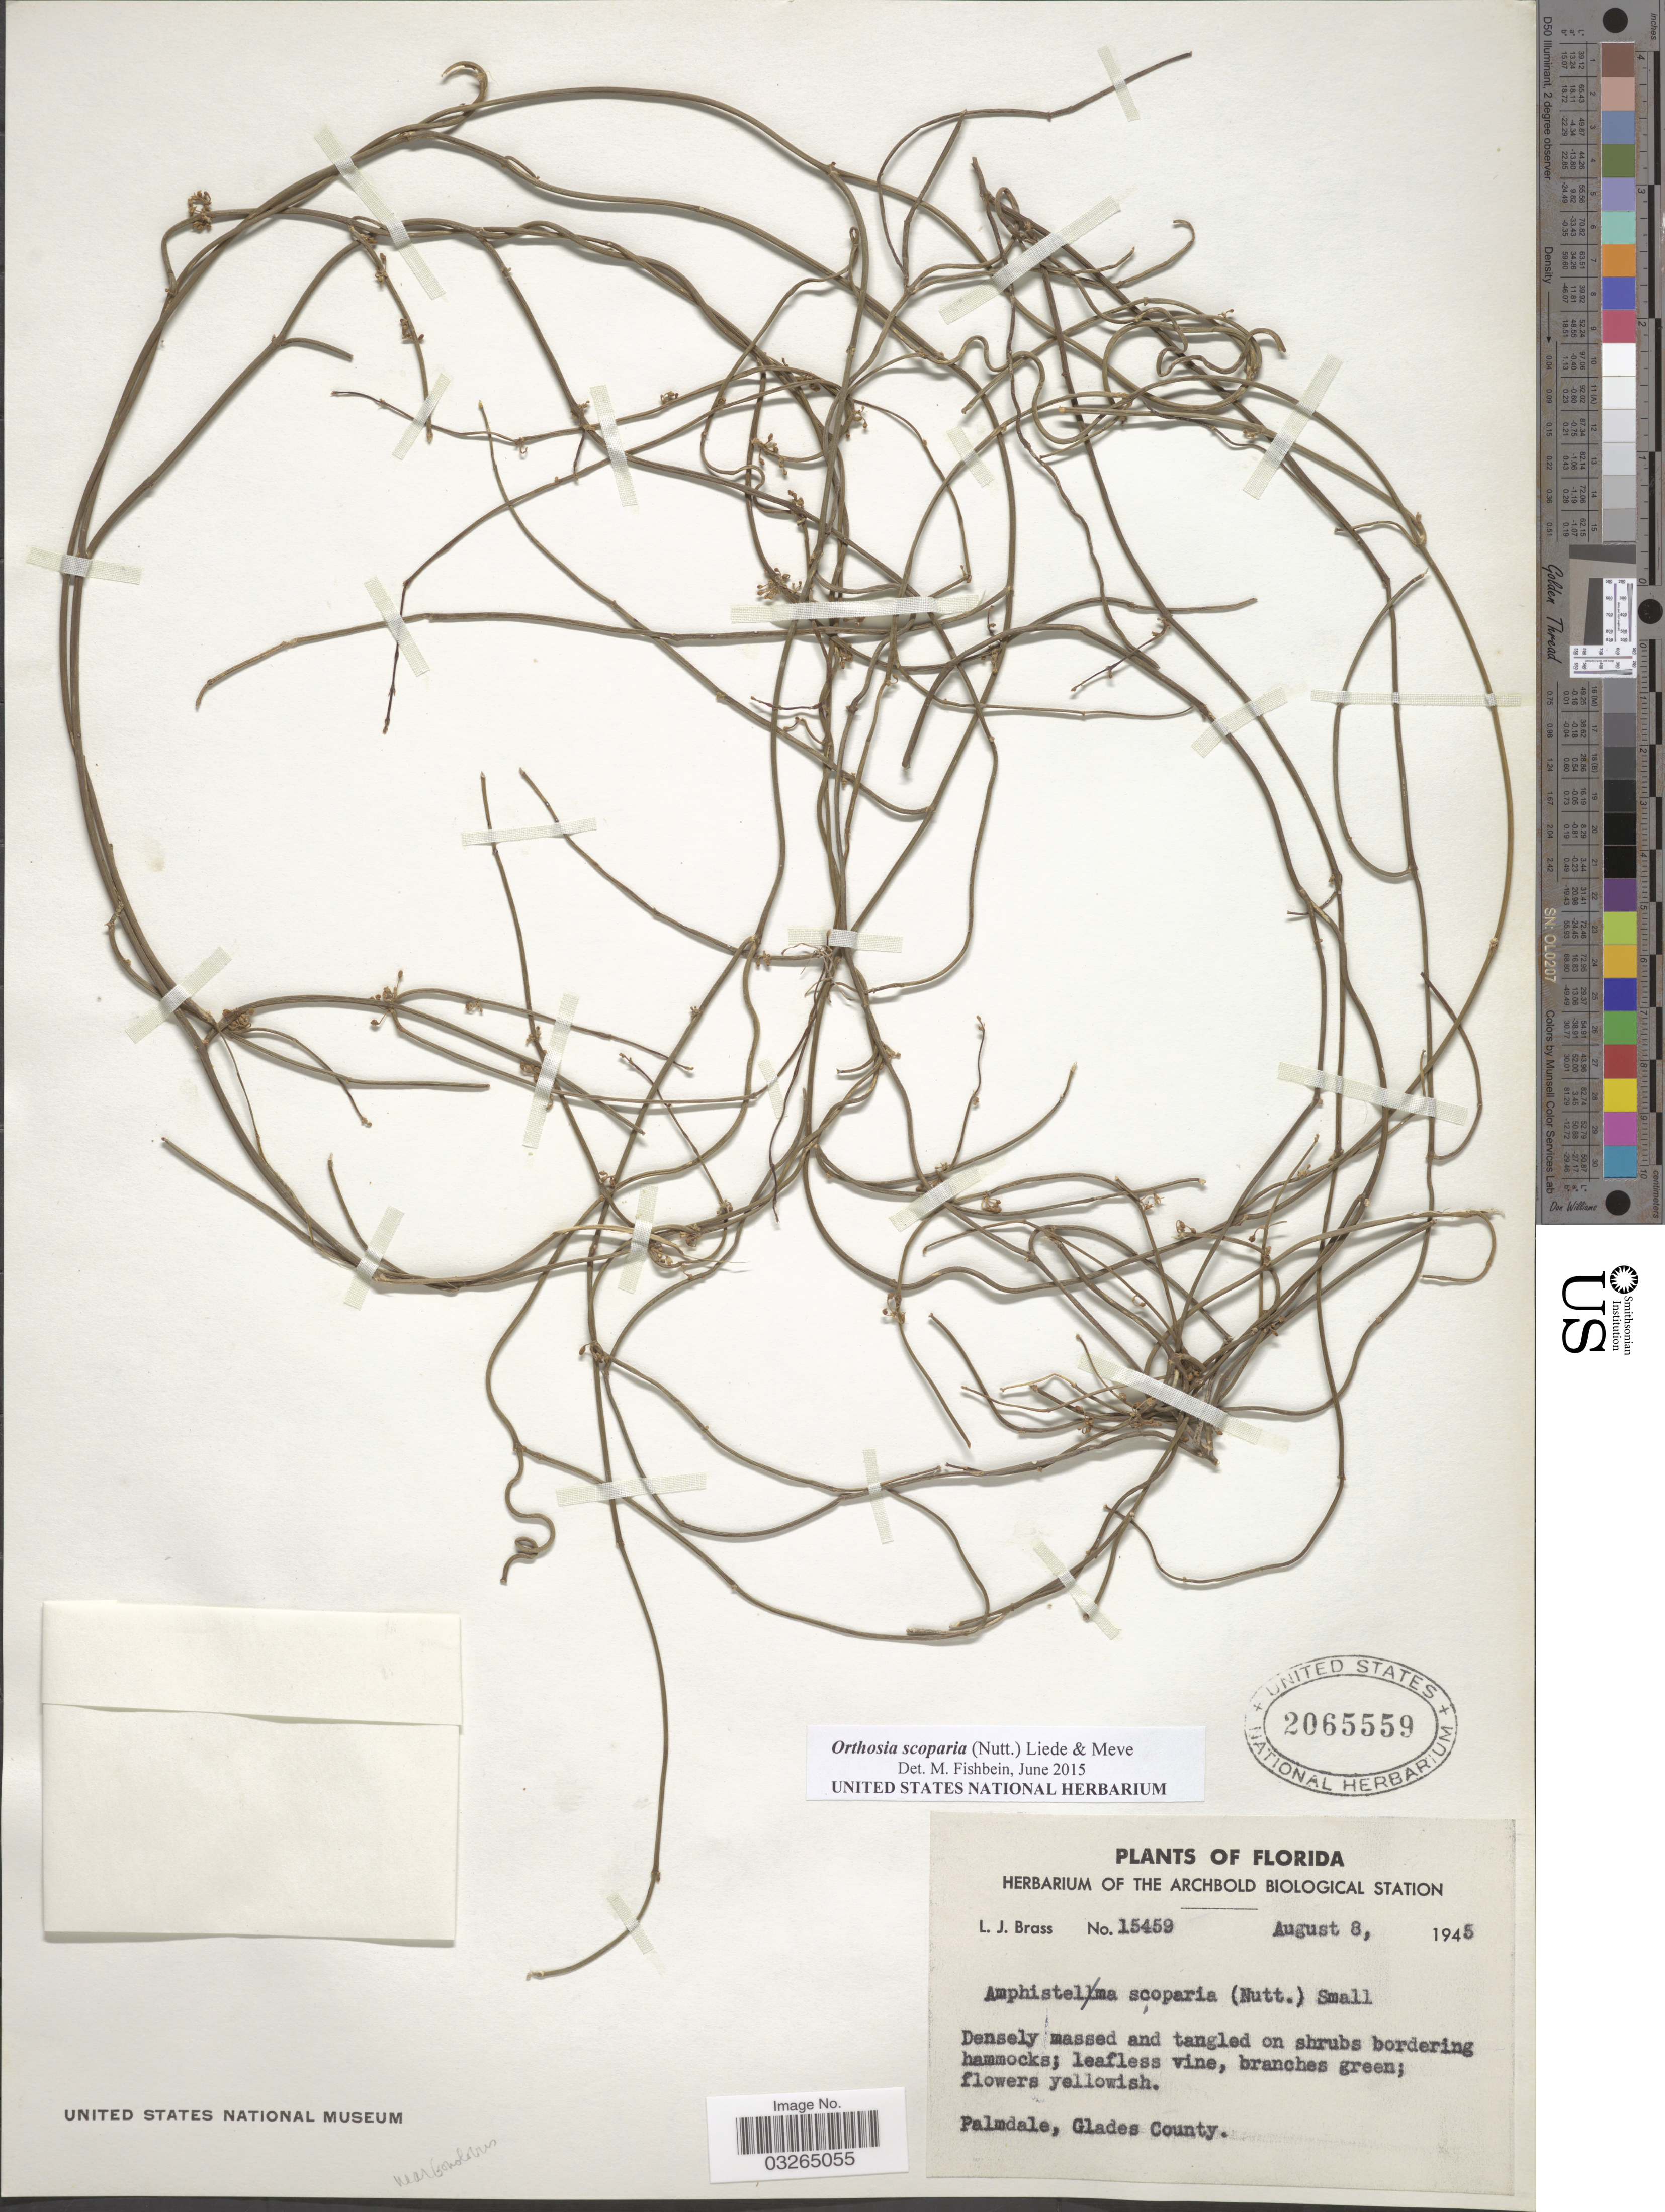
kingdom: Plantae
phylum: Tracheophyta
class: Magnoliopsida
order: Gentianales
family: Apocynaceae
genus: Orthosia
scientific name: Orthosia scoparia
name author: (Nutt.) Liede & Meve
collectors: L. J. Brass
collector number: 15459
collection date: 1945-08-08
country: United States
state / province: Florida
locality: Palmdale, Glades County.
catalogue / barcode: US 2065559